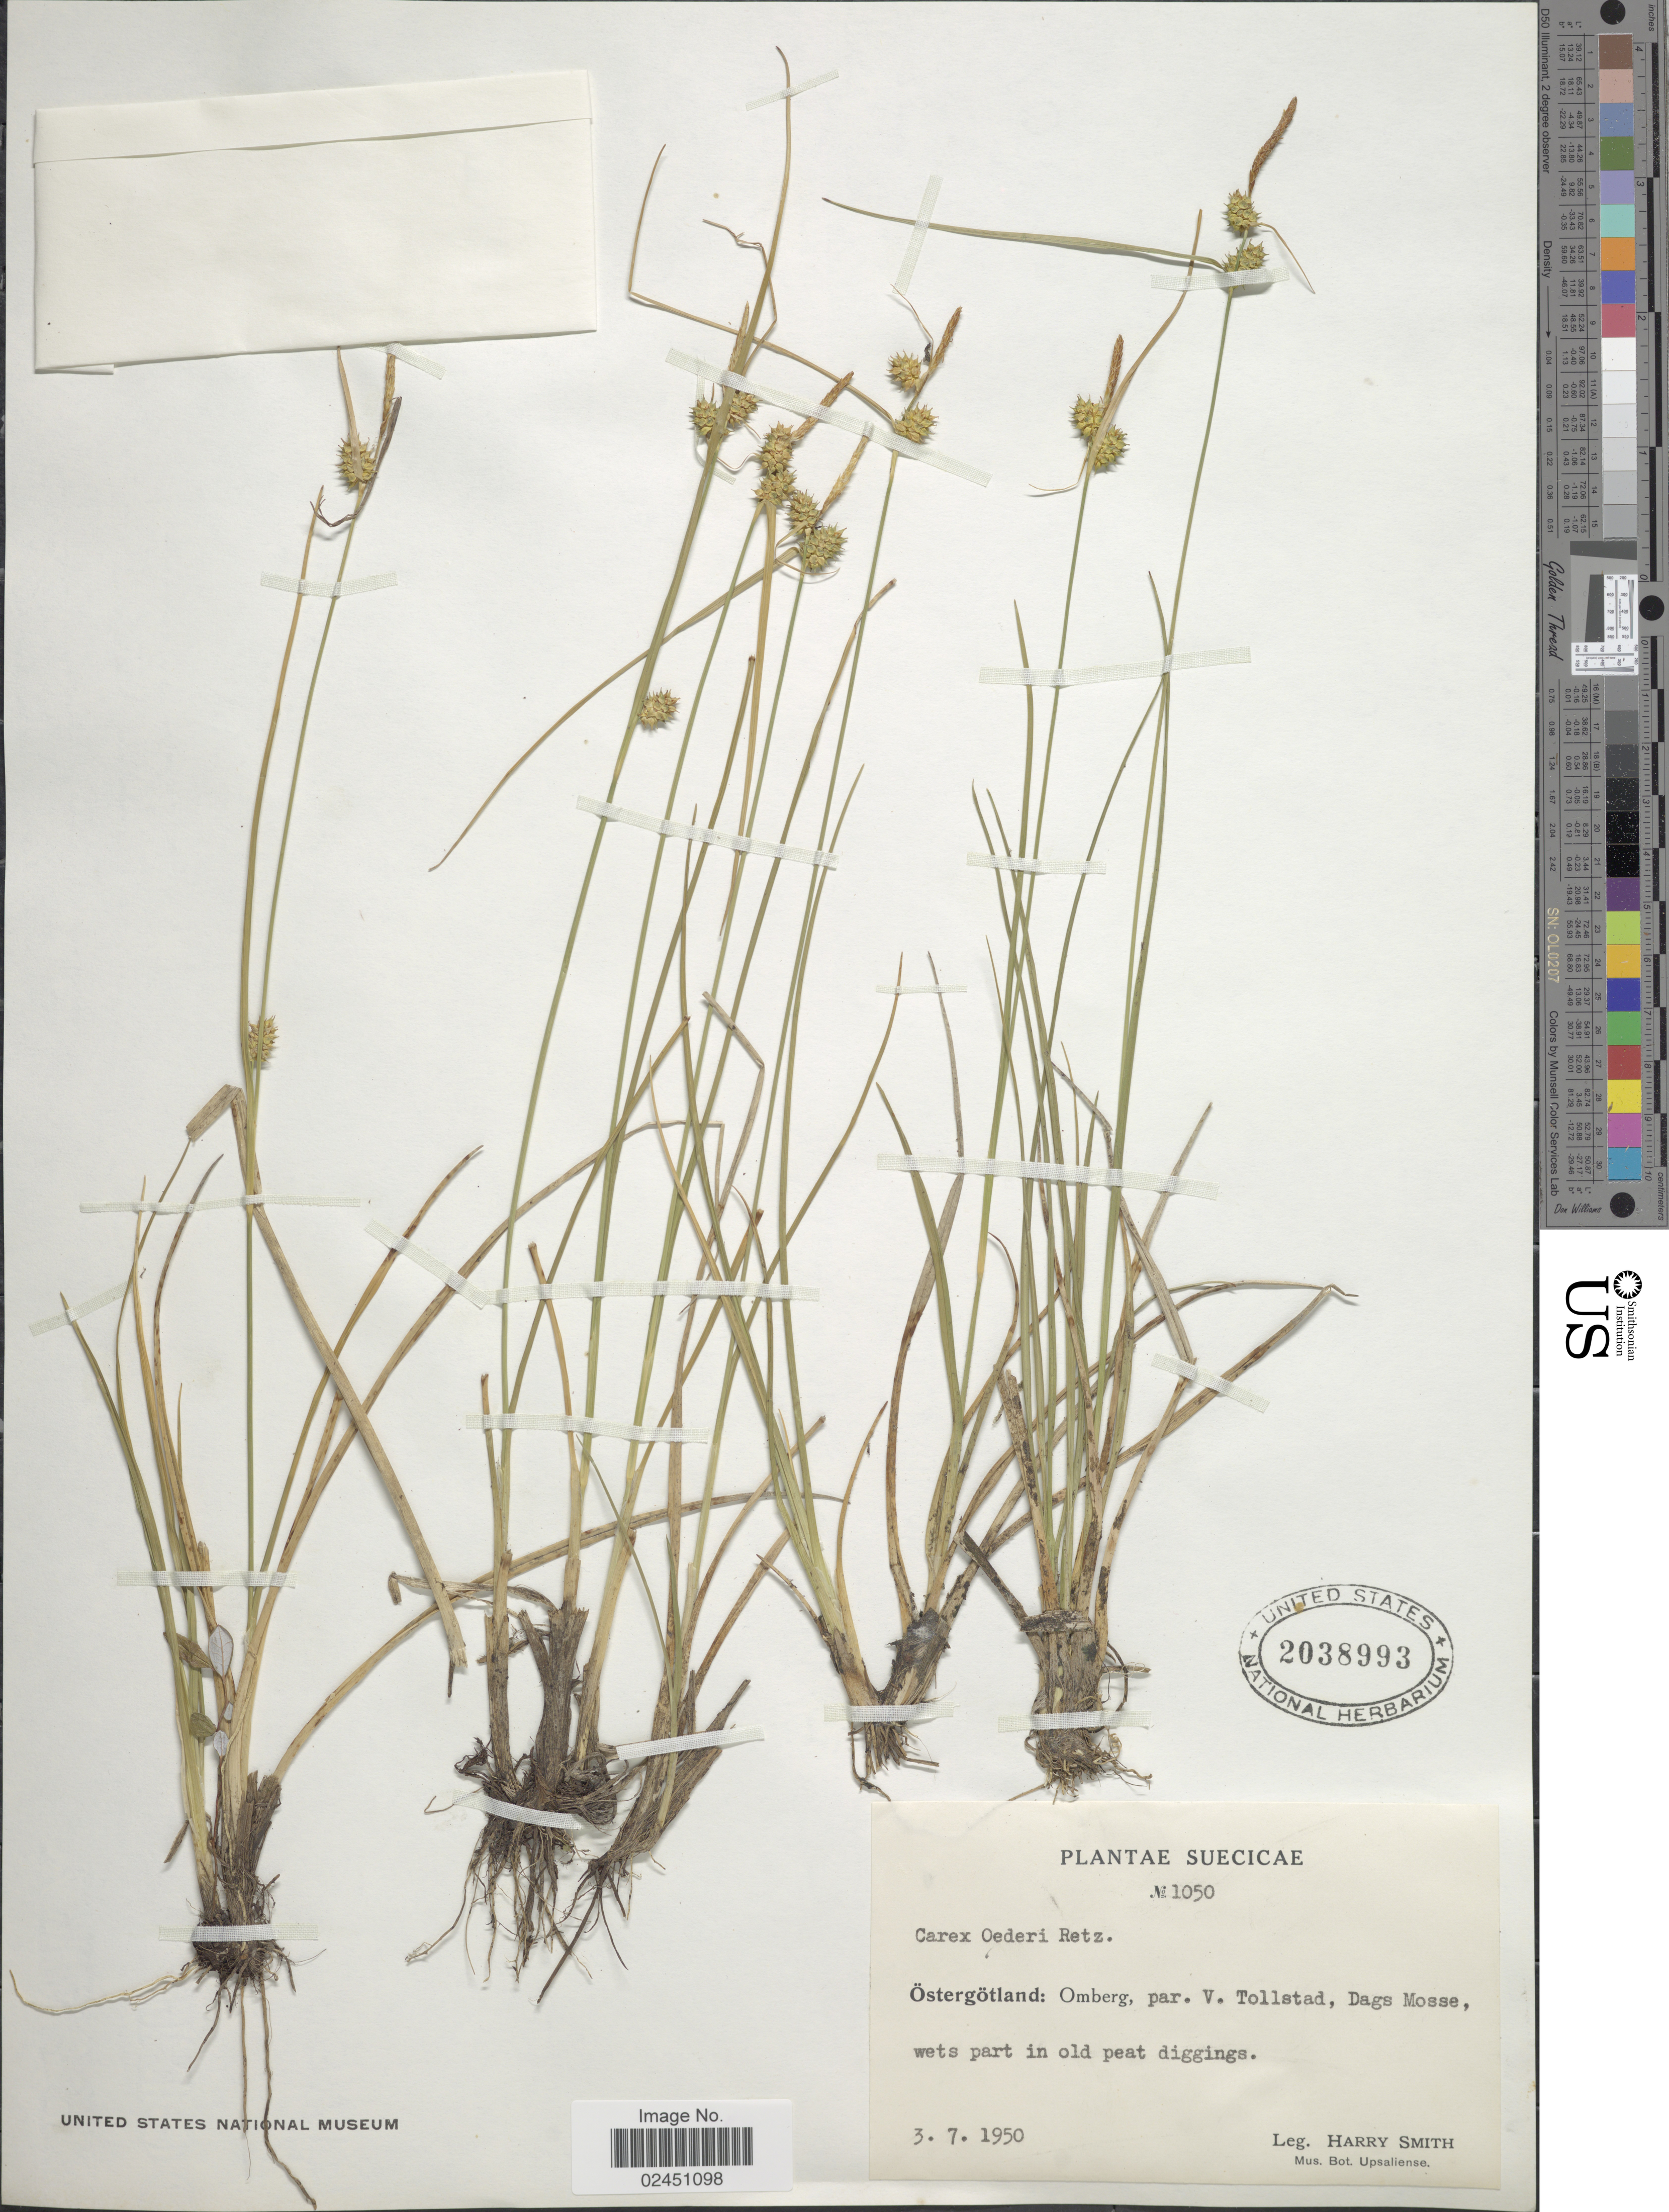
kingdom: Plantae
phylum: Tracheophyta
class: Liliopsida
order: Poales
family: Cyperaceae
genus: Carex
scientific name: Carex oederi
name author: Retz.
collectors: H. Smith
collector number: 1050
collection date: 1950-07-03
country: Sweden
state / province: Östergötland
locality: Suecicae. Omberg, par. V. Tollstad, Dags Mosse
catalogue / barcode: US 2038993